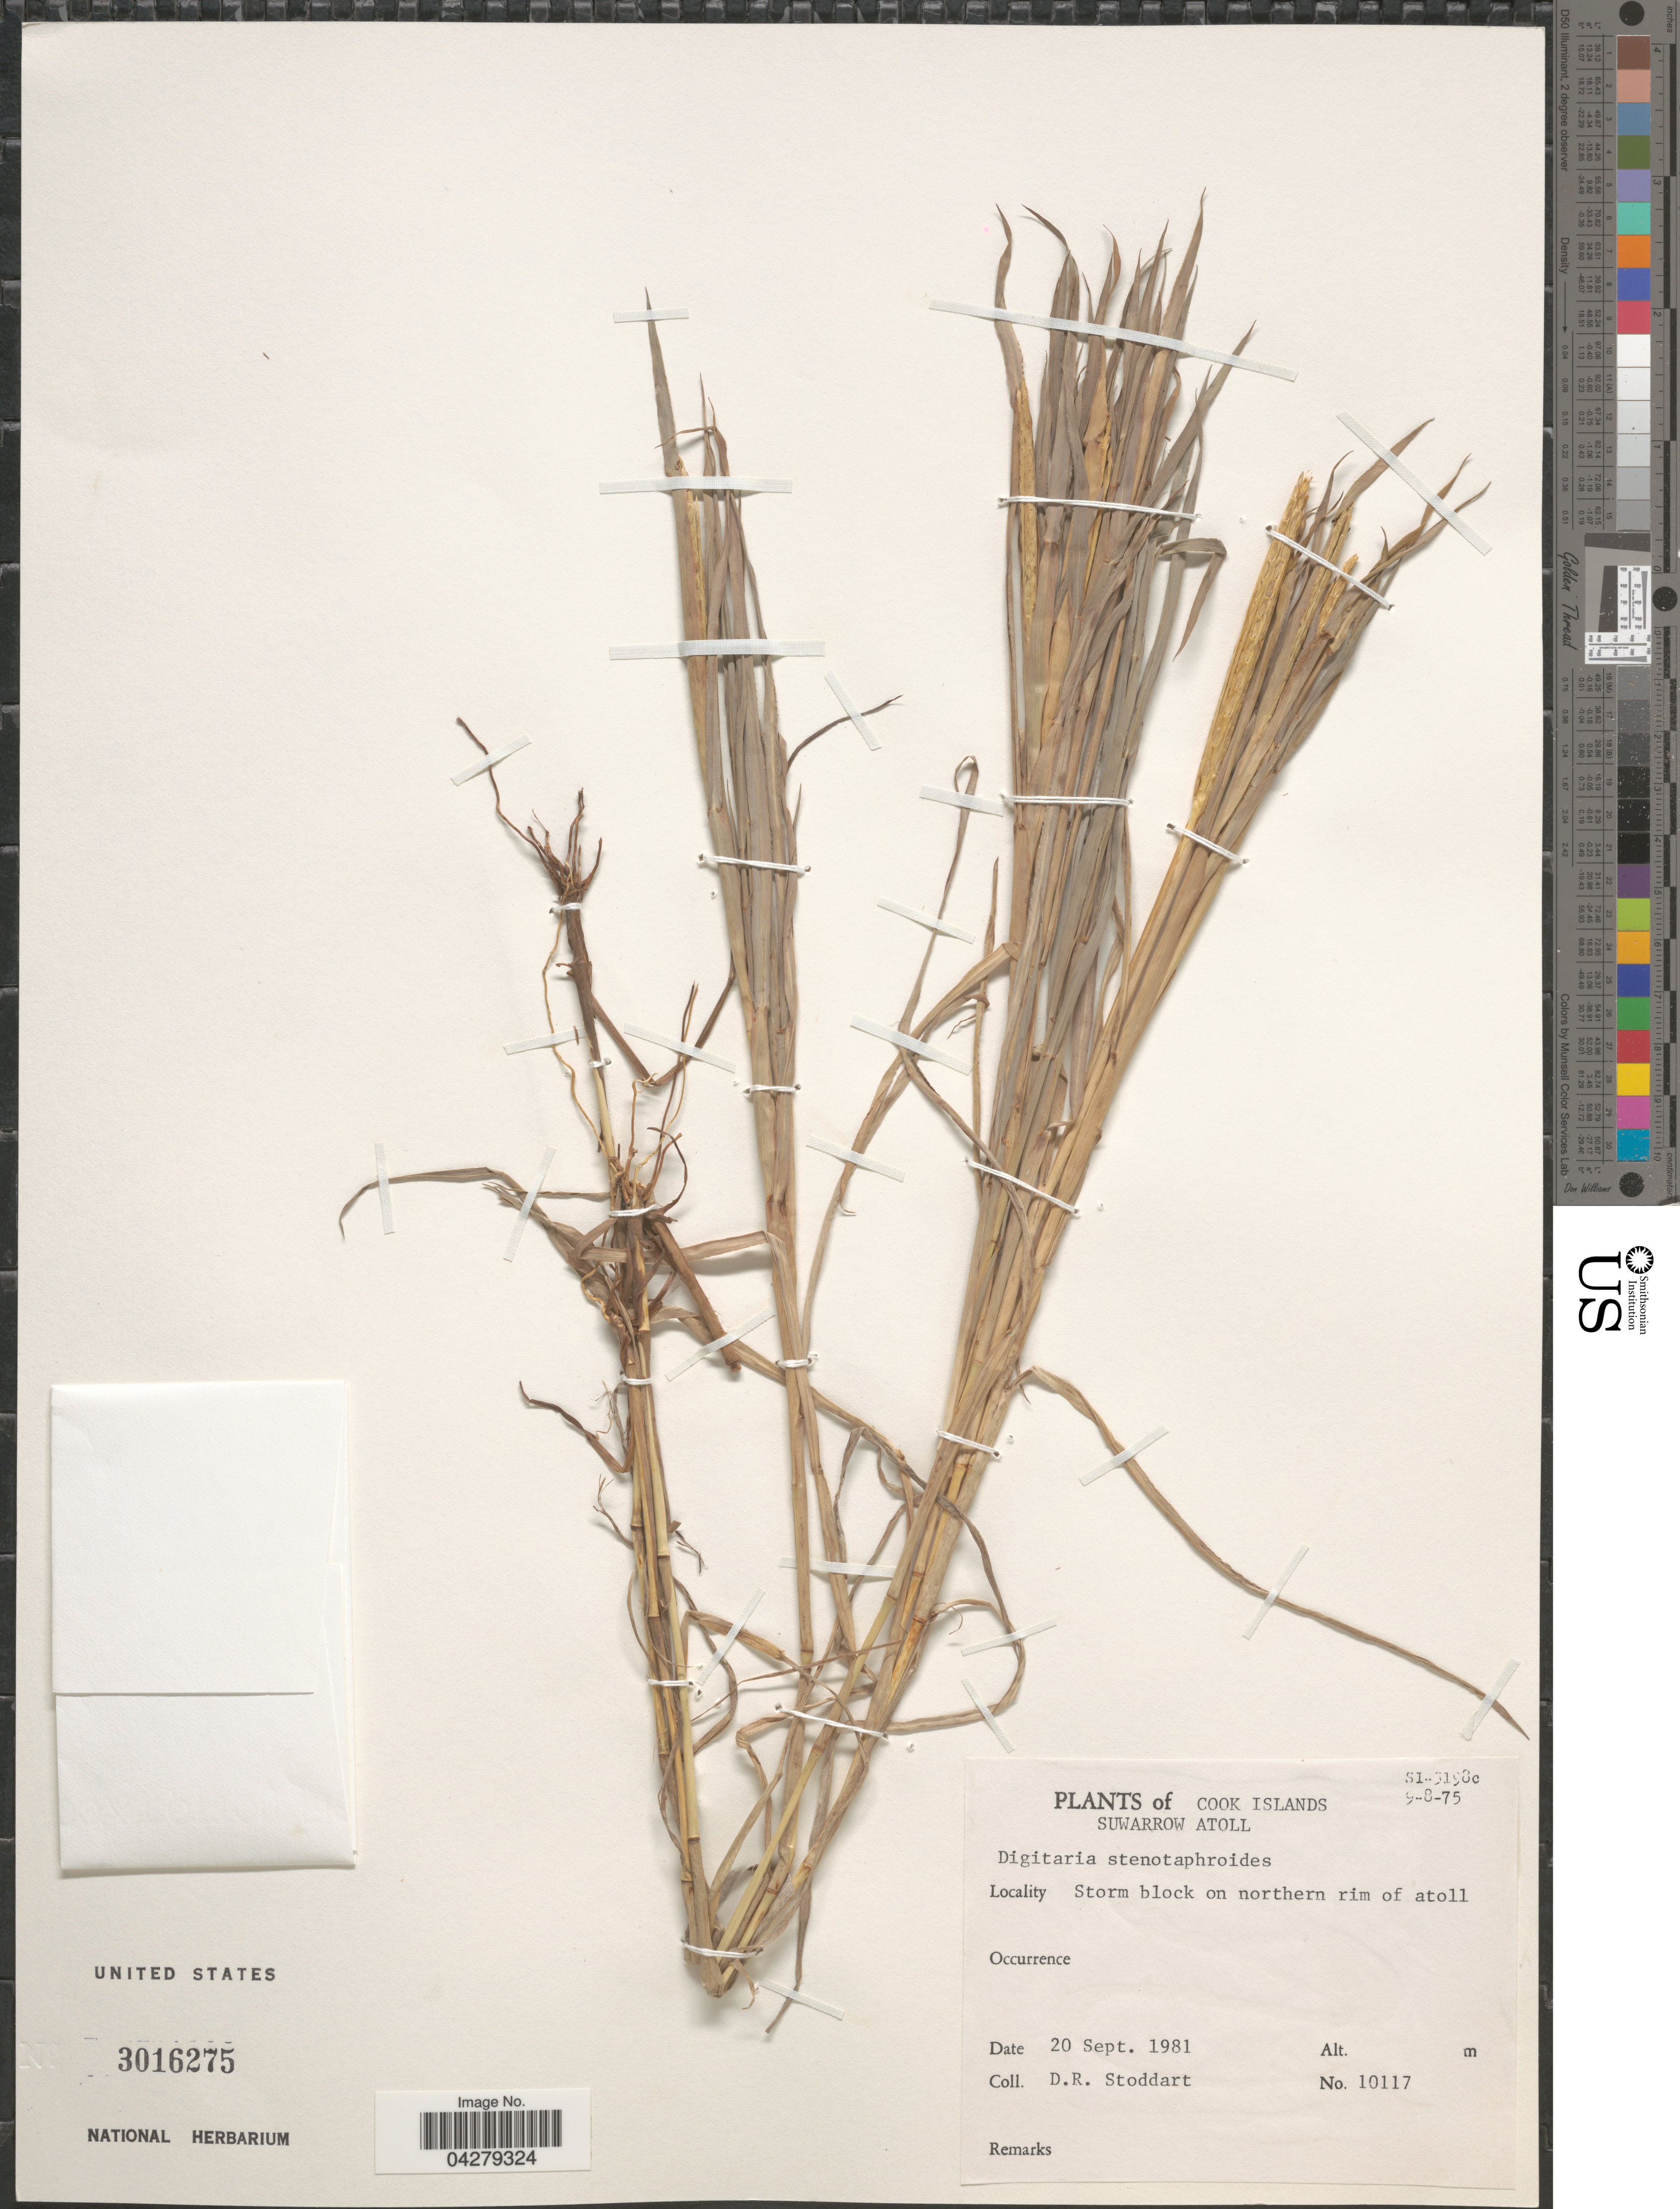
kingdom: Plantae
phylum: Tracheophyta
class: Liliopsida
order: Poales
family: Poaceae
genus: Digitaria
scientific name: Digitaria stenotaphrodes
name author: (Steud.) Stapf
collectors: D. R. Stoddart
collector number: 10117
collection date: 1981-09-20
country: Cook Islands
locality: Suwarrow Atoll. Storm block on northern rim of atoll.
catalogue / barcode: US 3016275